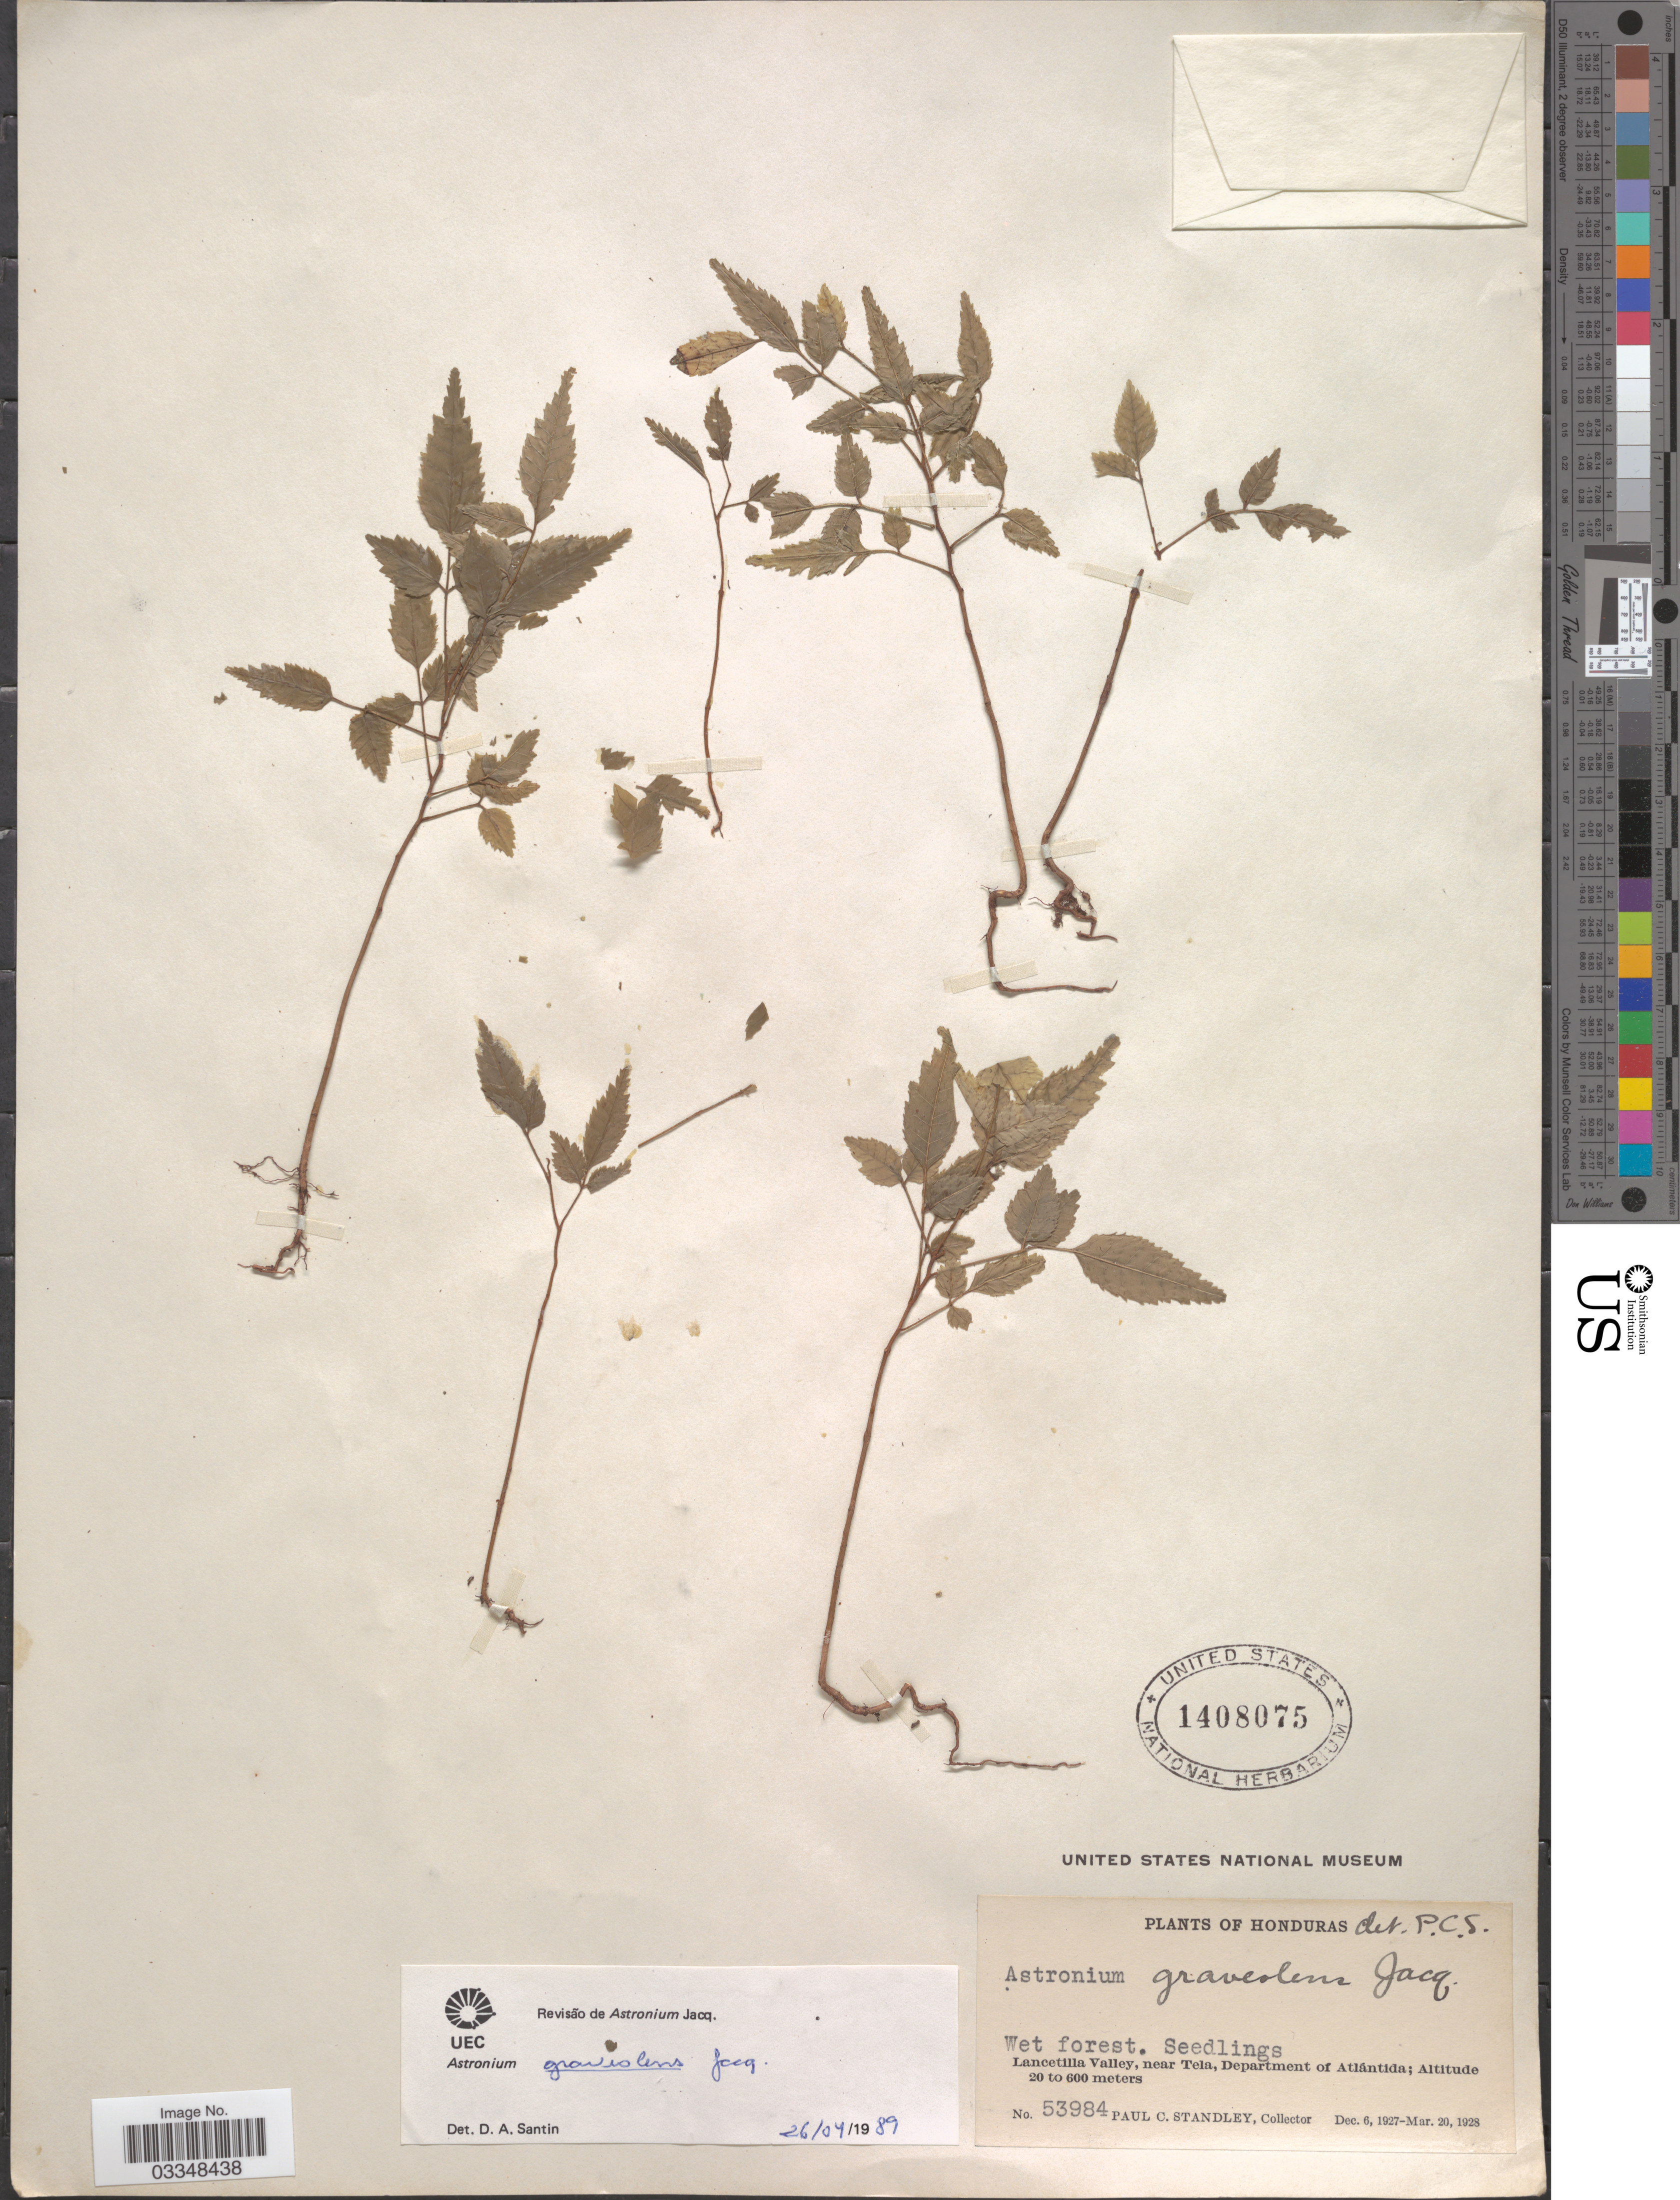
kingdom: Plantae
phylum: Tracheophyta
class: Magnoliopsida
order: Sapindales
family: Anacardiaceae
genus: Astronium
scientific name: Astronium graveolens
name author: Jacq.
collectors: P. C. Standley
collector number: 53984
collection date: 1927-12-06/1928-03-20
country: Honduras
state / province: Atlántida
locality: Lancetilla Valley, near Tela, Department of Atlántida.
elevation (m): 20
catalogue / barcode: US 1408075